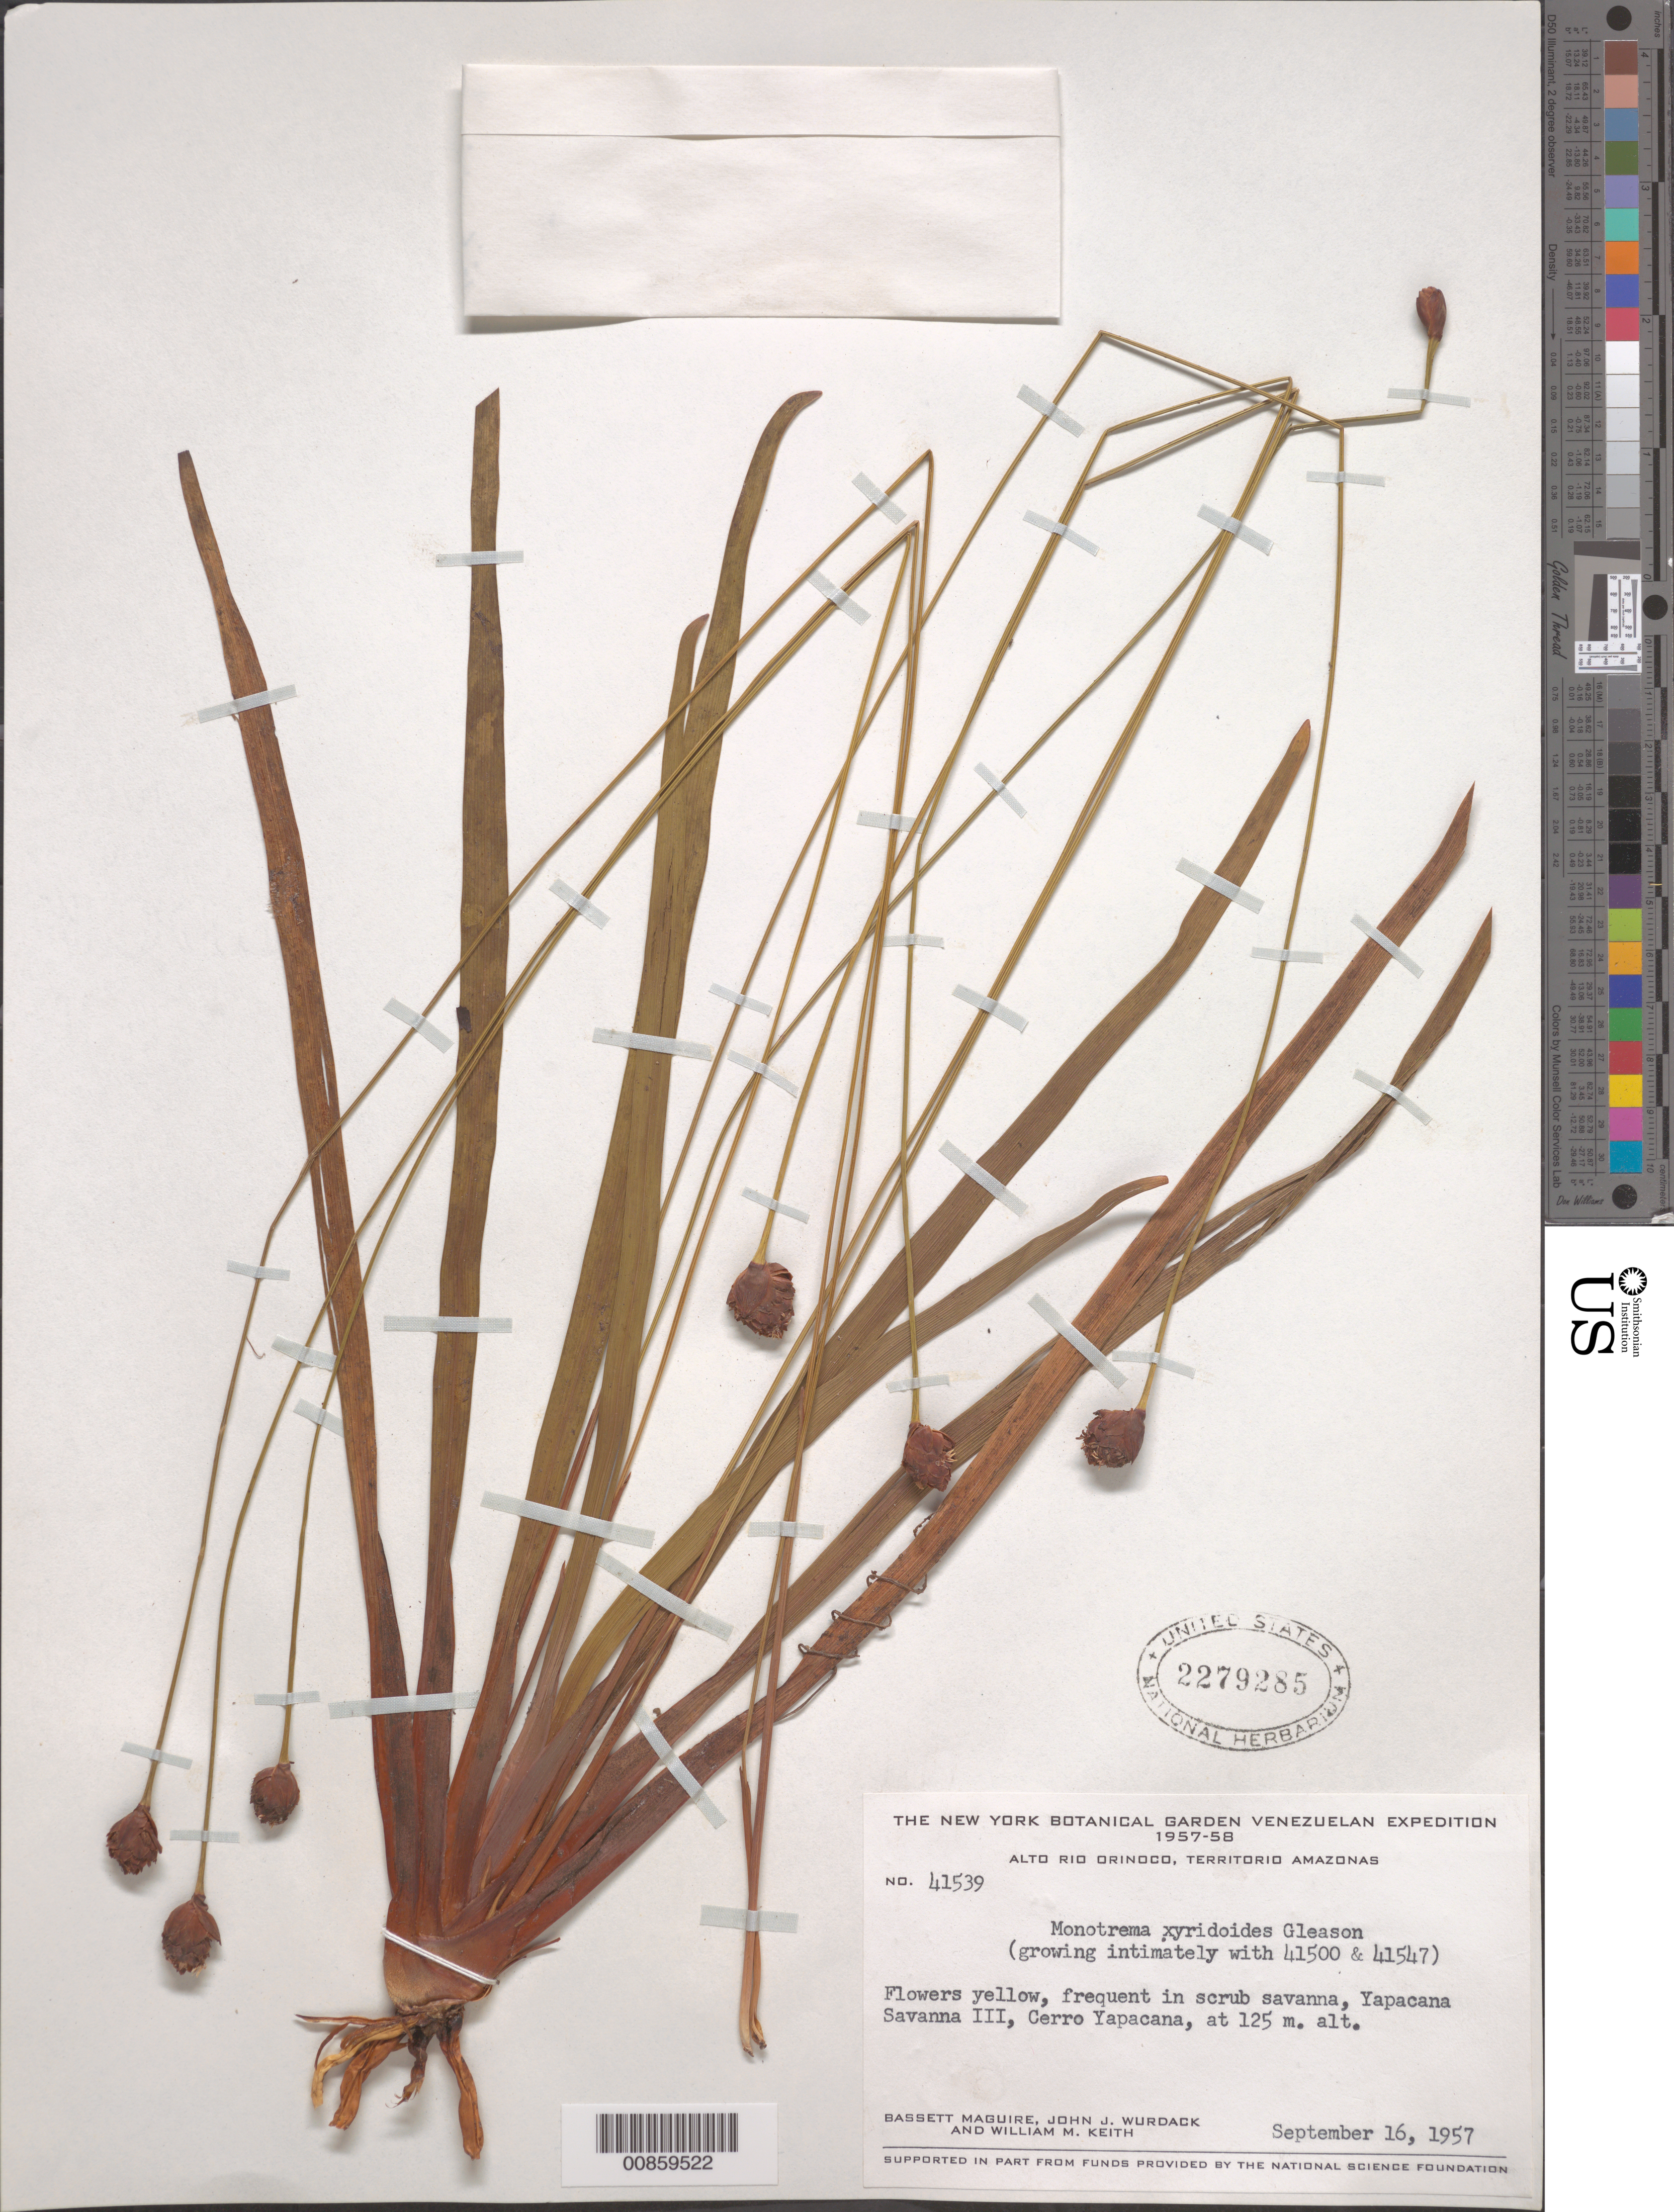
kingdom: Plantae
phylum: Tracheophyta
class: Liliopsida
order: Poales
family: Rapateaceae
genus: Monotrema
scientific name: Monotrema xyridoides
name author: Gleason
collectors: B. Maguire, J. J. Wurdack & W. Keith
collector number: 41539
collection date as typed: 16-Sep-57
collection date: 1957-09-16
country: Venezuela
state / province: Amazonas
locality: Alto Río Orinoco, Cerro Yapacána, NW base, Savanna III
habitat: Scrub savanna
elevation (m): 125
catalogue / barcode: US 2279285